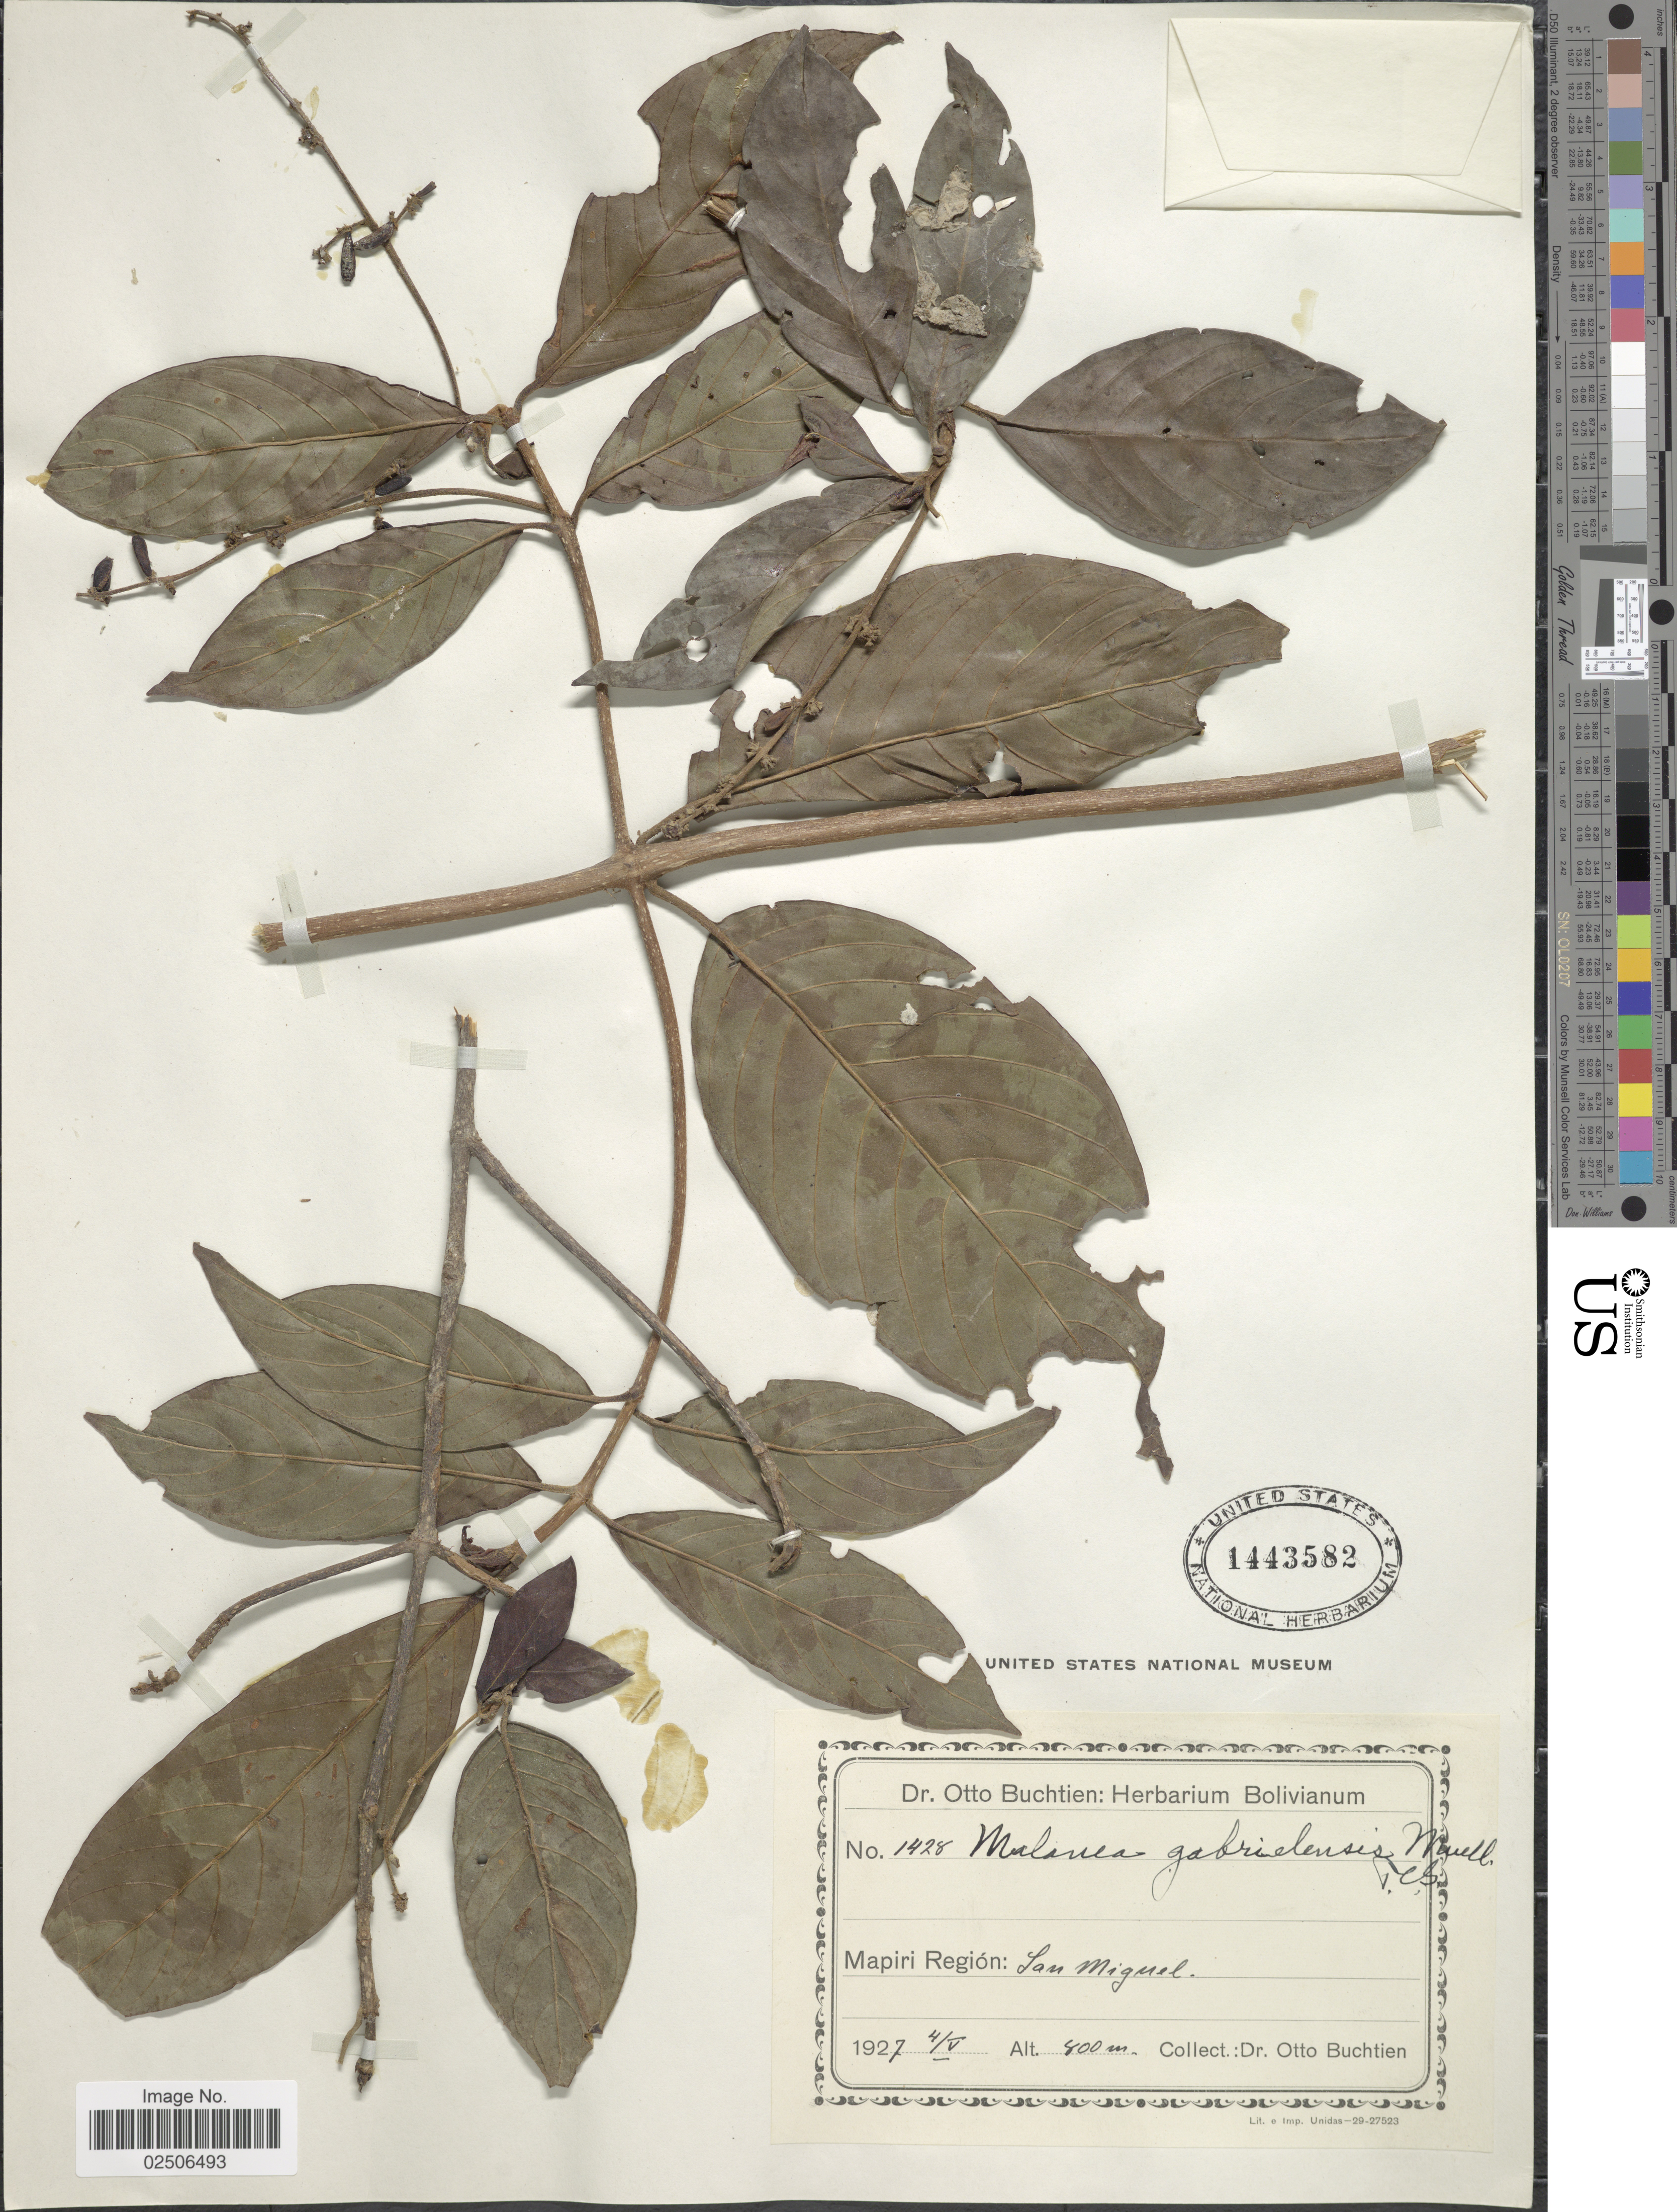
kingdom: Plantae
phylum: Tracheophyta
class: Magnoliopsida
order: Gentianales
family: Rubiaceae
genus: Malanea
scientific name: Malanea gabrielensis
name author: Müll. Arg.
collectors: O. Buchtien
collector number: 1428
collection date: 1927-05-04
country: Bolivia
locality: Mapiri Region: San Miguel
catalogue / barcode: US 1443582